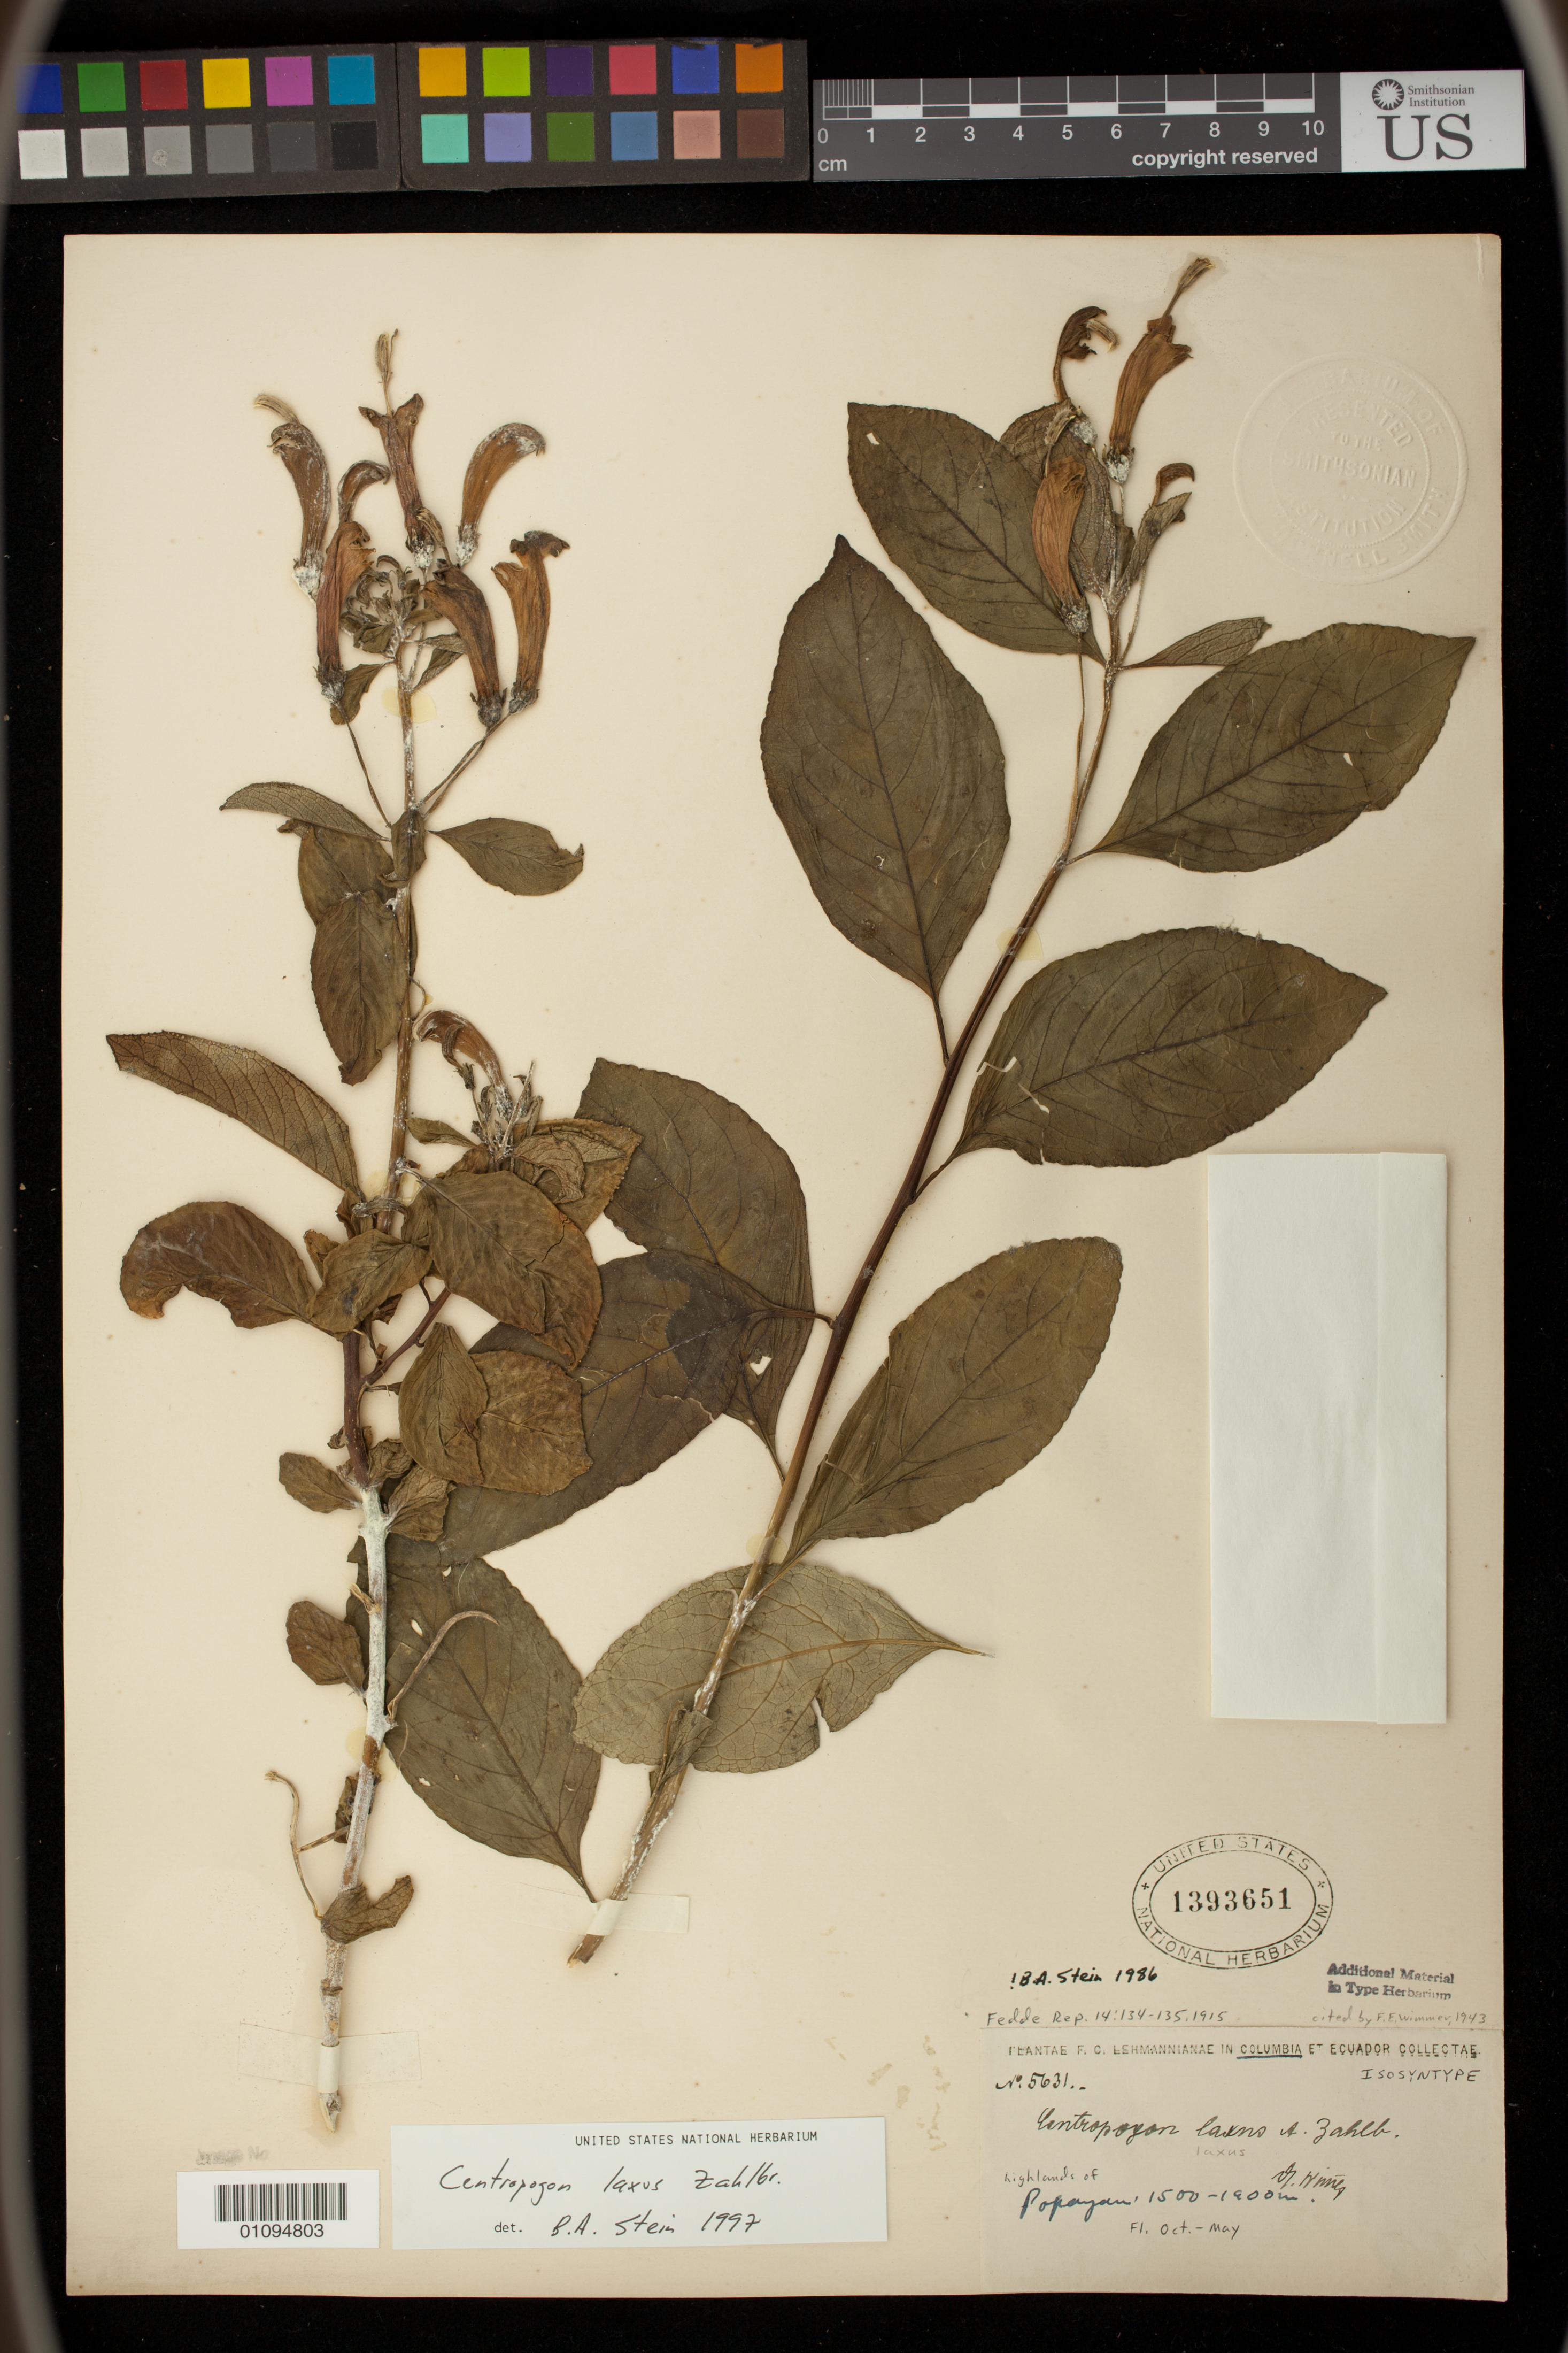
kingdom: Plantae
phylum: Tracheophyta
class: Magnoliopsida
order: Asterales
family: Campanulaceae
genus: Centropogon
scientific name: Centropogon laxus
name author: Zahlbr.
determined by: Stein, B.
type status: Isosyntype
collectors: F. C. Lehmann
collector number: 5631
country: Colombia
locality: Highlands of Popayan.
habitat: Highlands.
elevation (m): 1500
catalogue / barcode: US 1393651